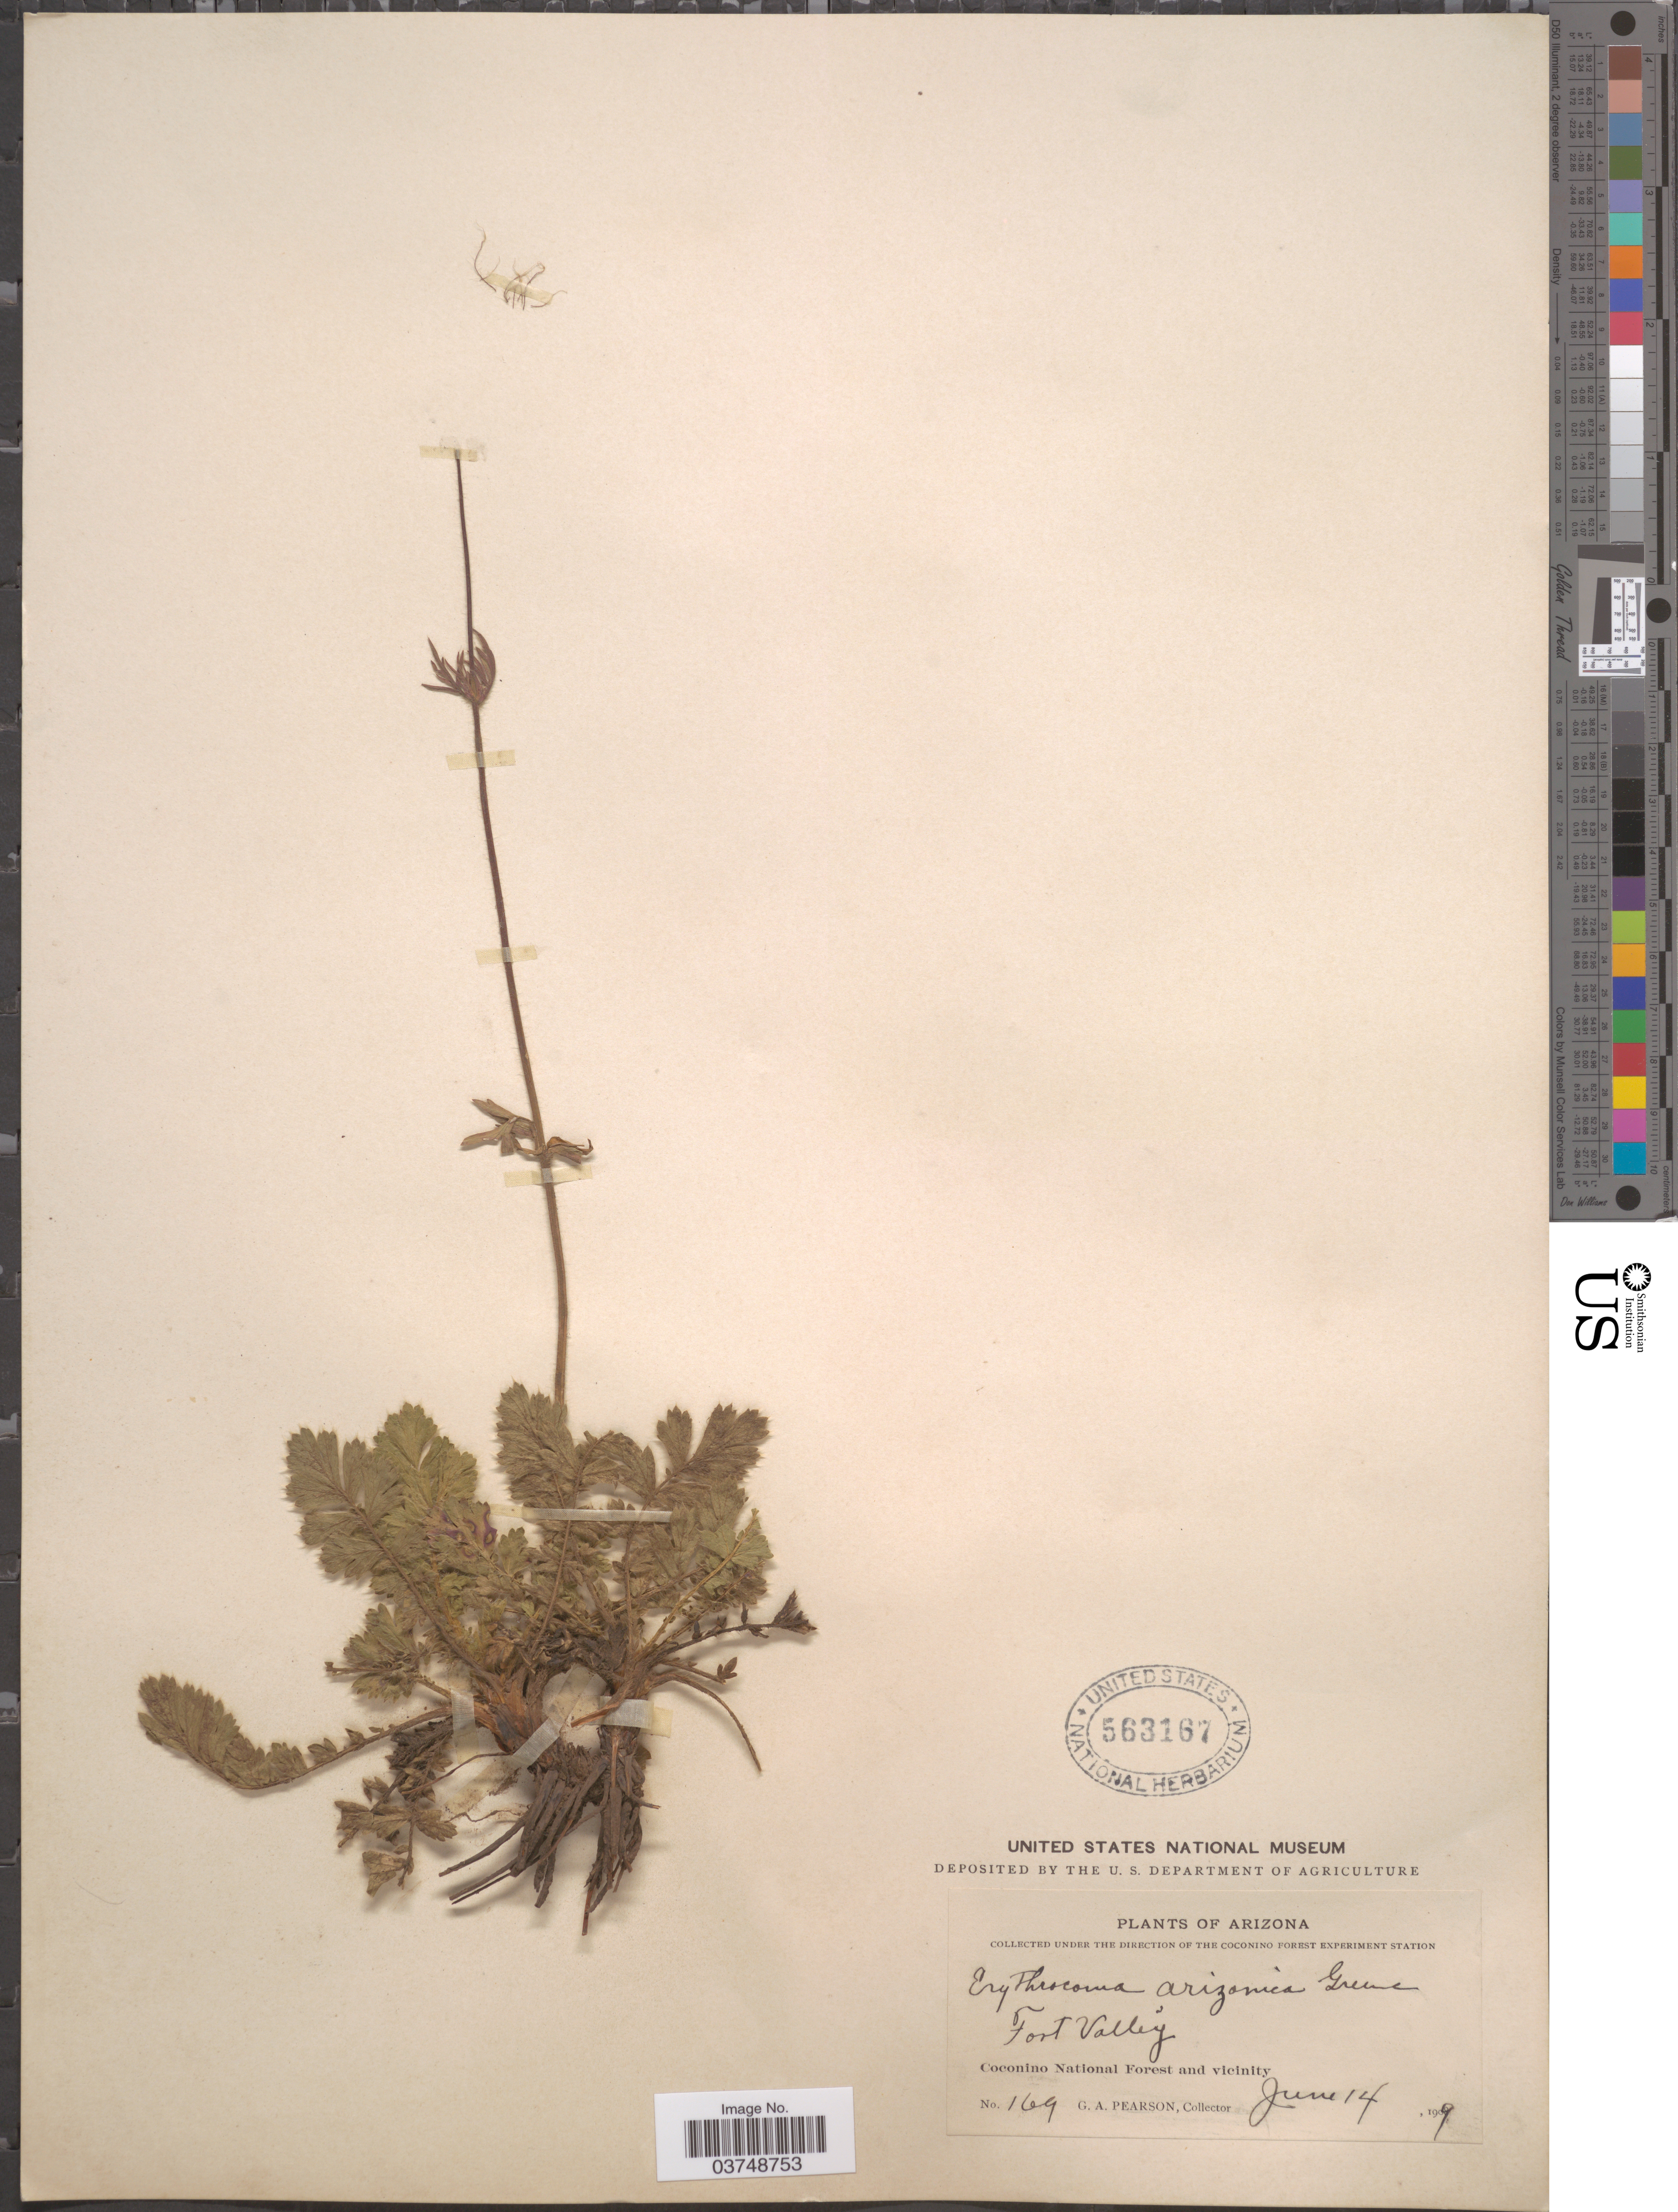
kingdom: Plantae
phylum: Tracheophyta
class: Magnoliopsida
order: Rosales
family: Rosaceae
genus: Geum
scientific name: Geum triflorum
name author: Pursh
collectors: G. Pearson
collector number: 169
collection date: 1909-06-14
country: United States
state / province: Arizona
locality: Fort Valley. Coconino National Forest and vicinity.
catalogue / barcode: US 563167